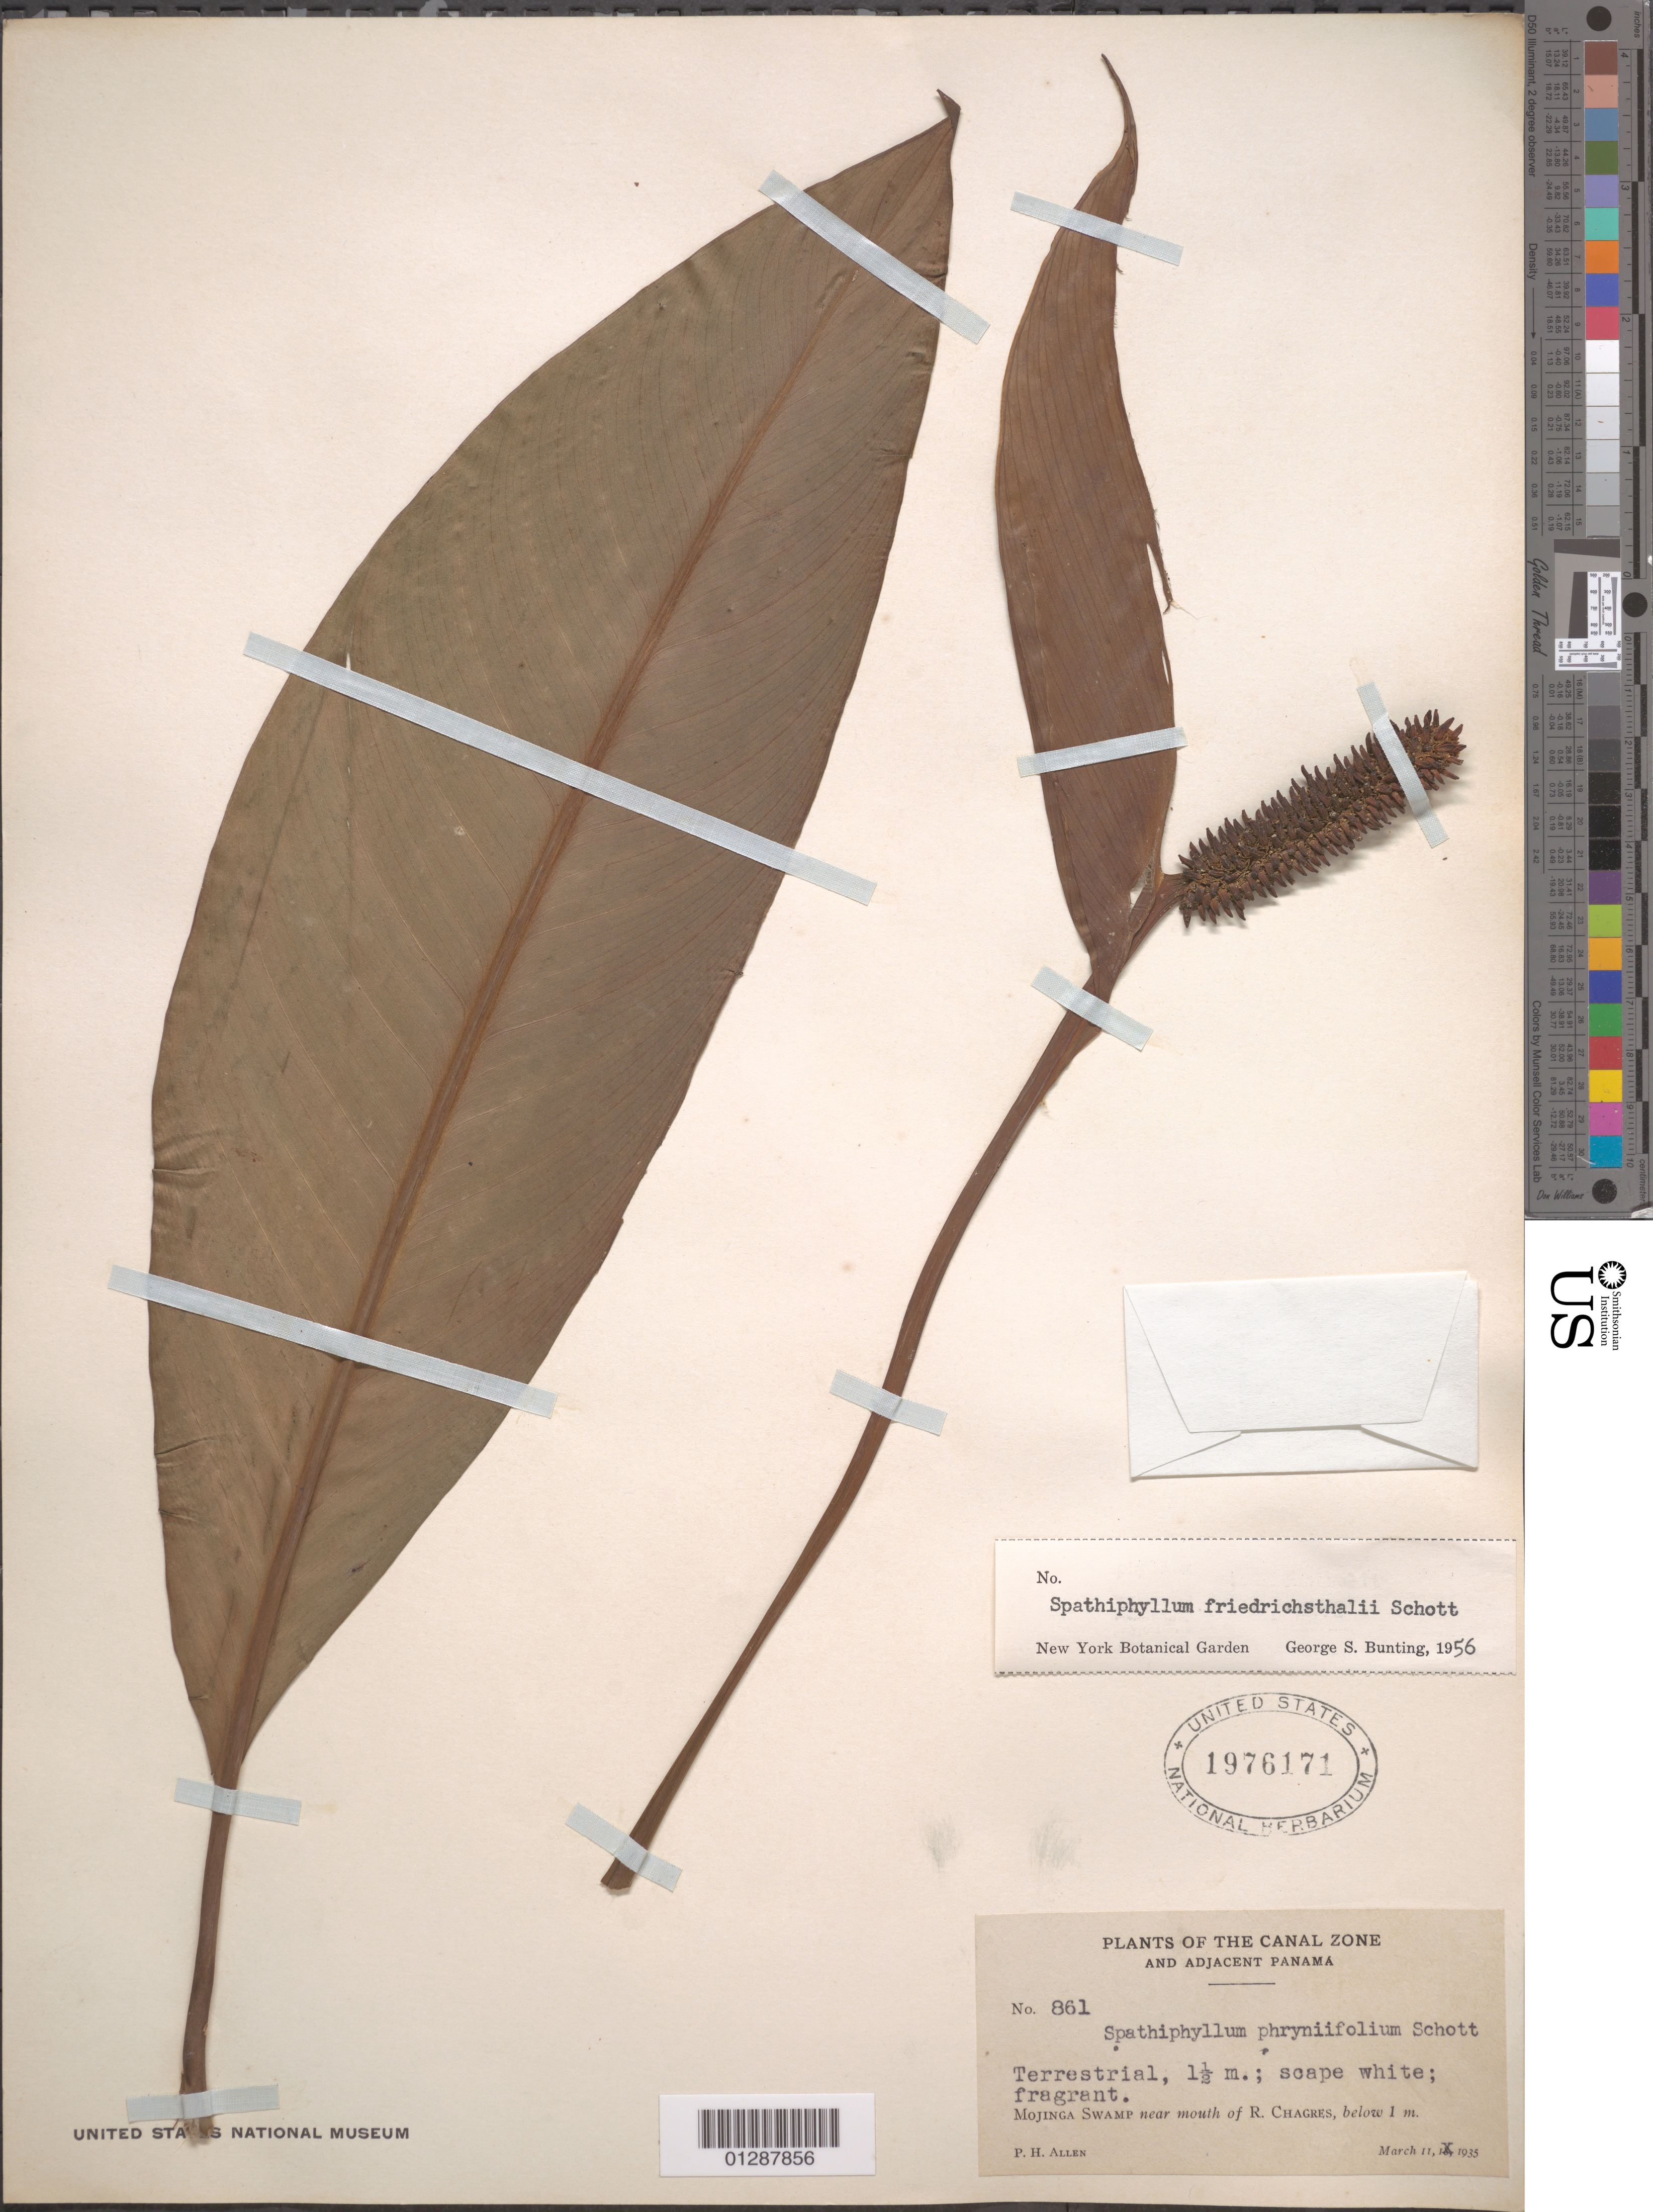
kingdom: Plantae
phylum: Tracheophyta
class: Liliopsida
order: Alismatales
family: Araceae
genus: Spathiphyllum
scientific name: Spathiphyllum friedrichsthalii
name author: Schott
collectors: P. H. Allen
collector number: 861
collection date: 1935-03-11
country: Panama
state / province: Colón / Panamá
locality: The Canal Zone and Adjacent Panama. Mojinga Swamp near mouth of R. Chagres.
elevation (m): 1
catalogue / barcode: US 1976171